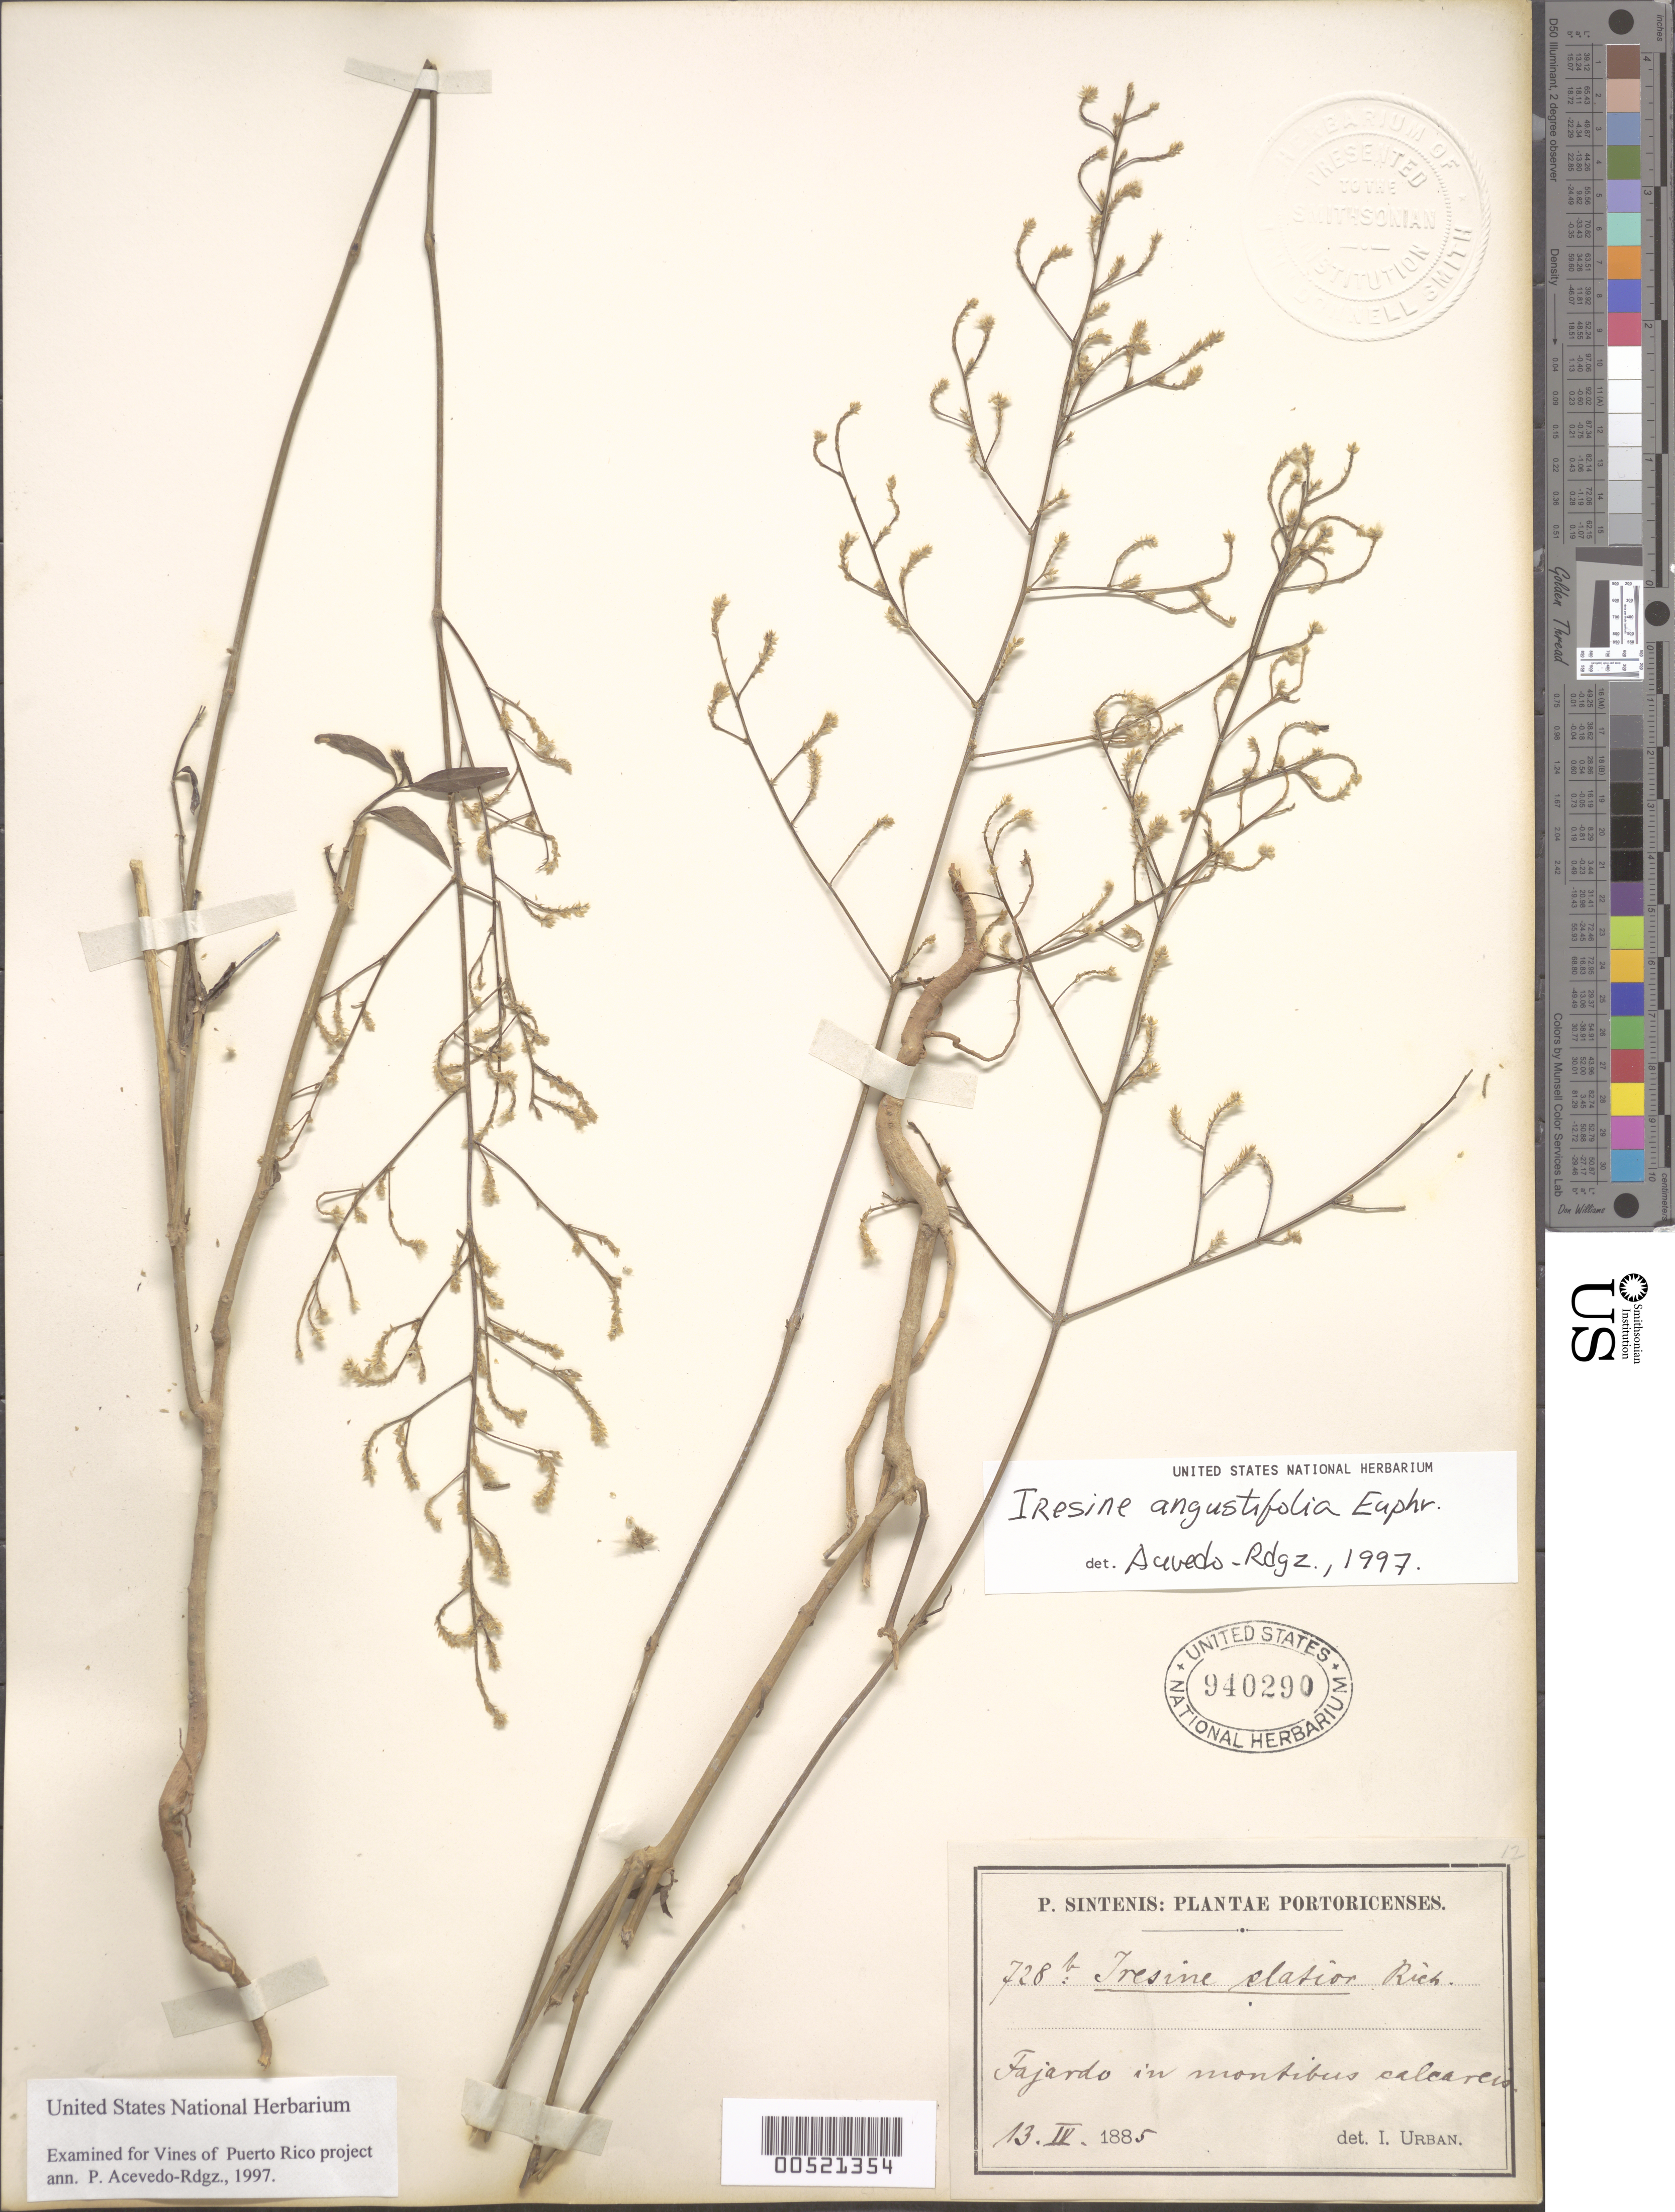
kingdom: Plantae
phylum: Tracheophyta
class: Magnoliopsida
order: Caryophyllales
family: Amaranthaceae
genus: Iresine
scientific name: Iresine angustifolia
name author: Euphrasén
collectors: P. Sintenis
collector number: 728b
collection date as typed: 03 Nov 1950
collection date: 1950-11-03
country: Puerto Rico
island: Greater Antilles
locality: Fajardo in limestone hill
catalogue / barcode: US 940290